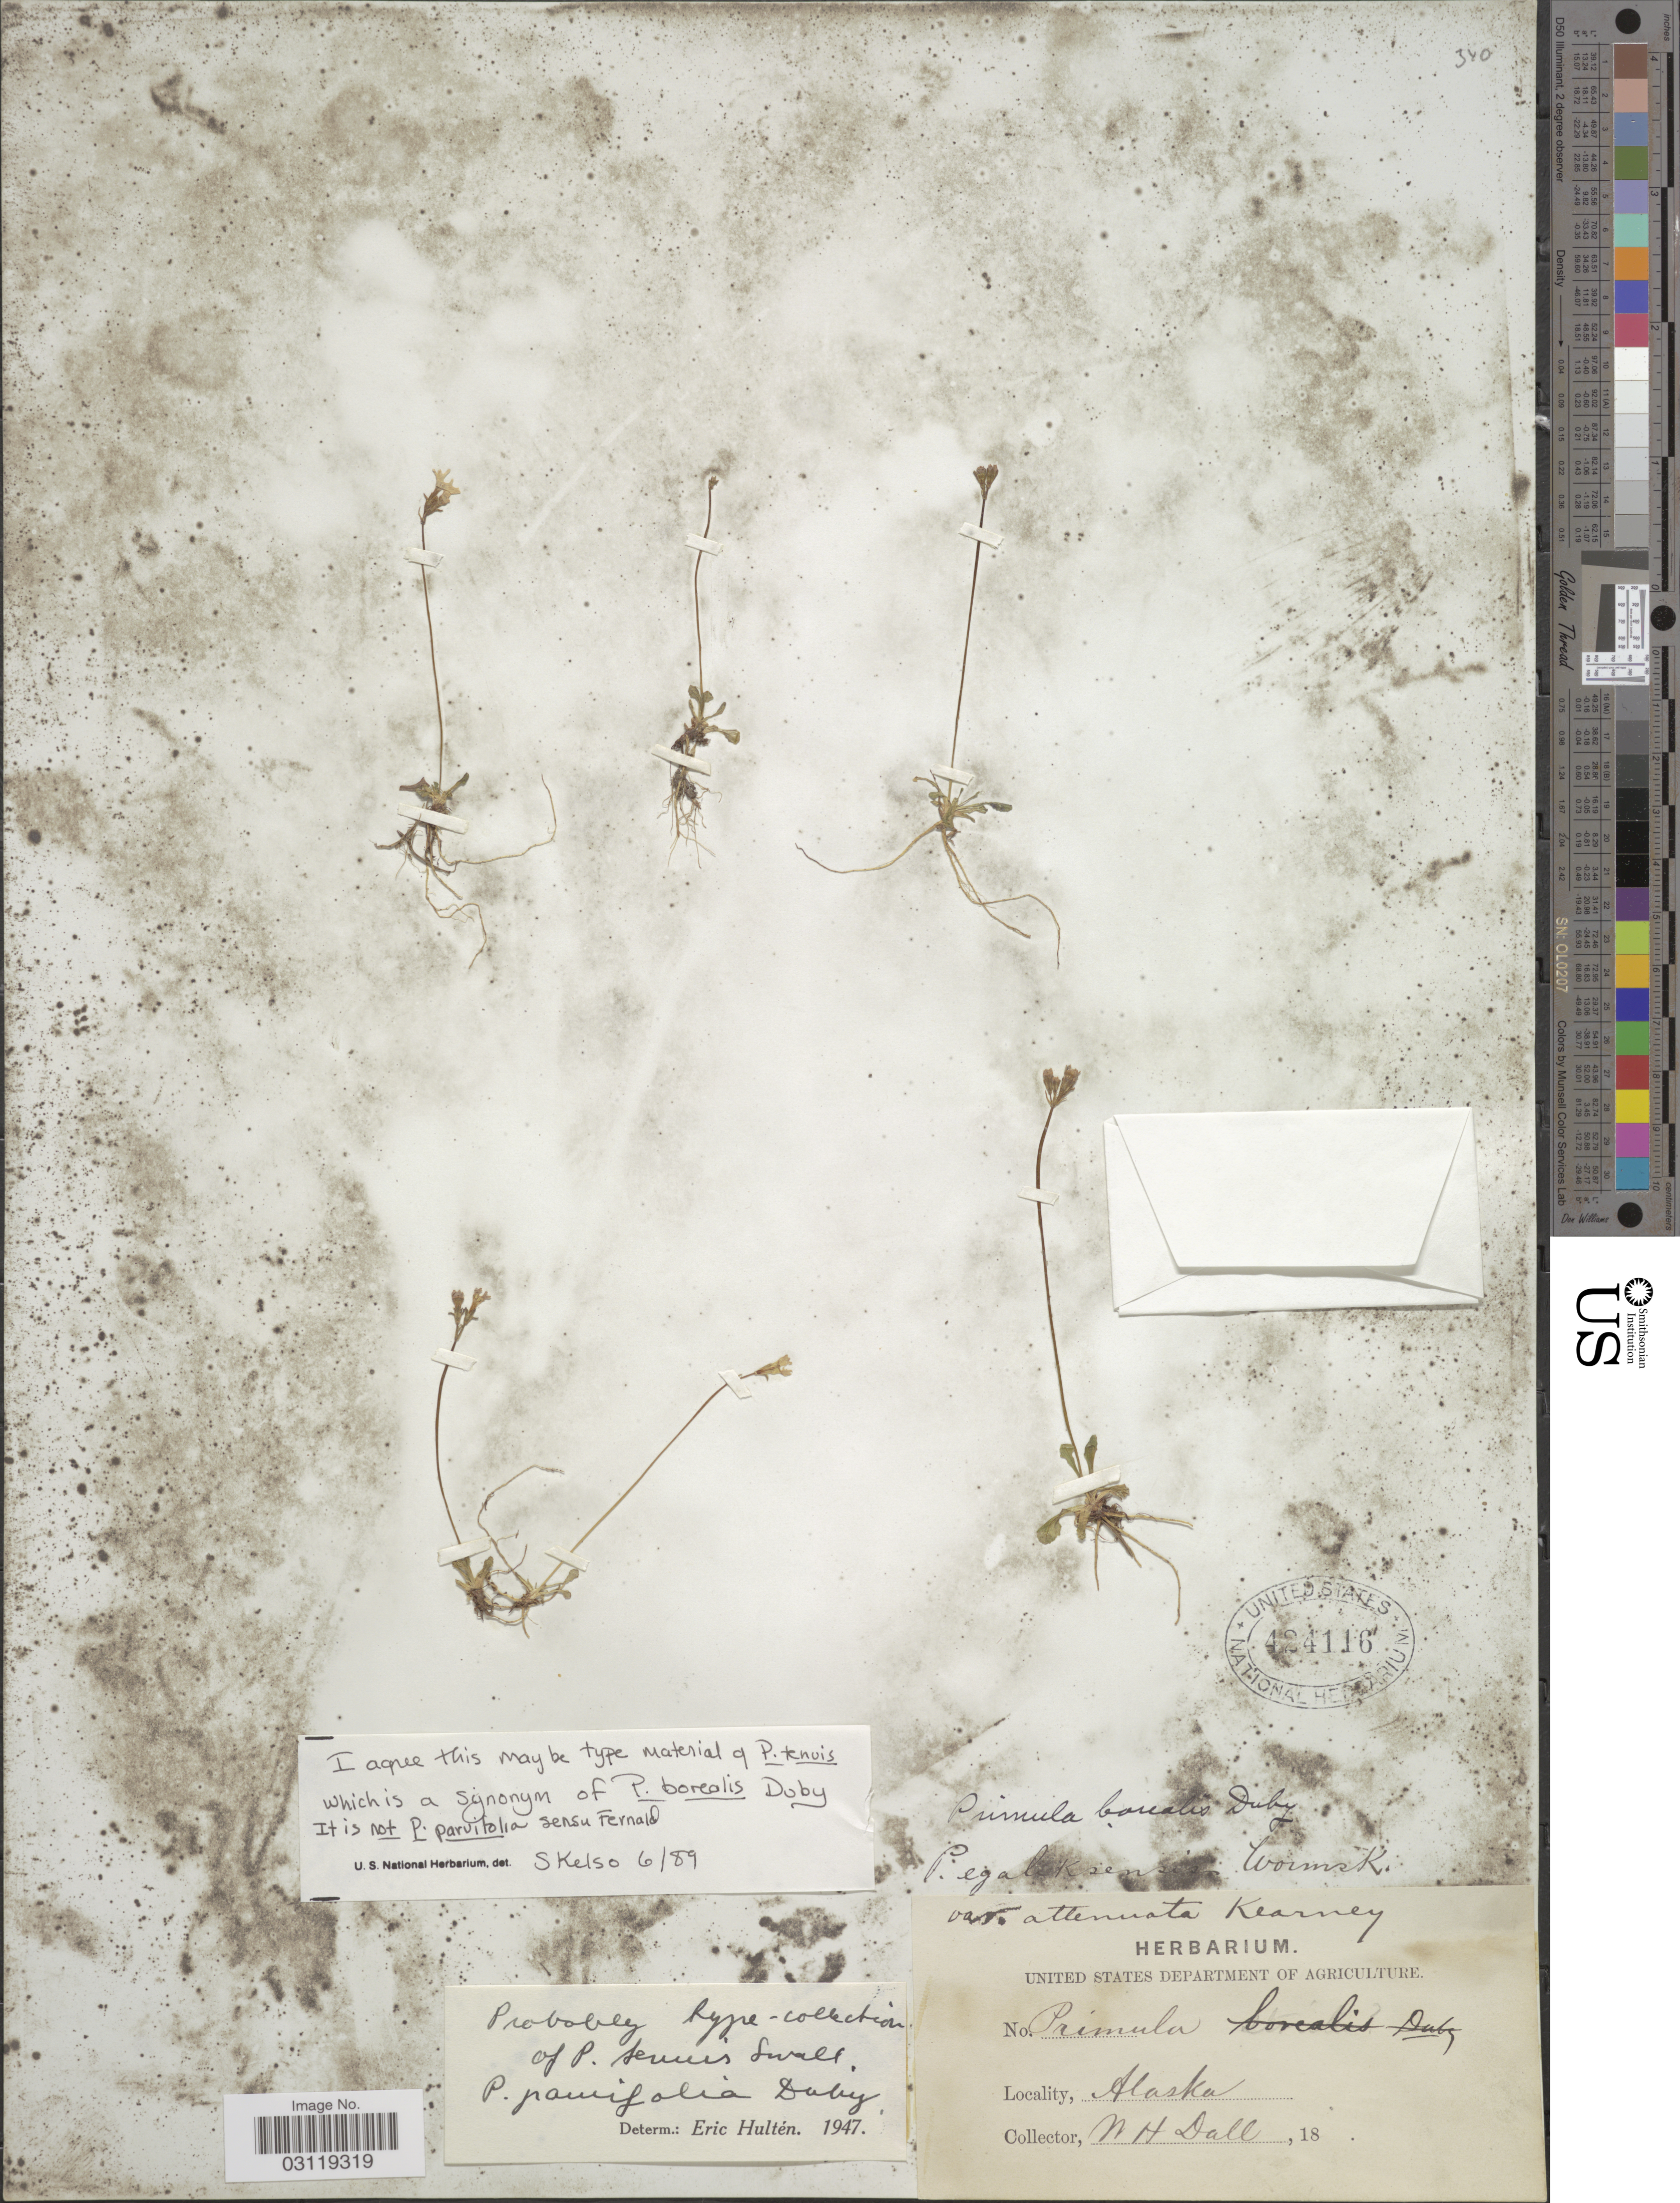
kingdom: Plantae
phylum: Tracheophyta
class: Magnoliopsida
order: Ericales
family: Primulaceae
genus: Primula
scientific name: Primula borealis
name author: Duby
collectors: W. Dall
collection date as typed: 18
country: United States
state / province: Alaska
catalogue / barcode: US 424116